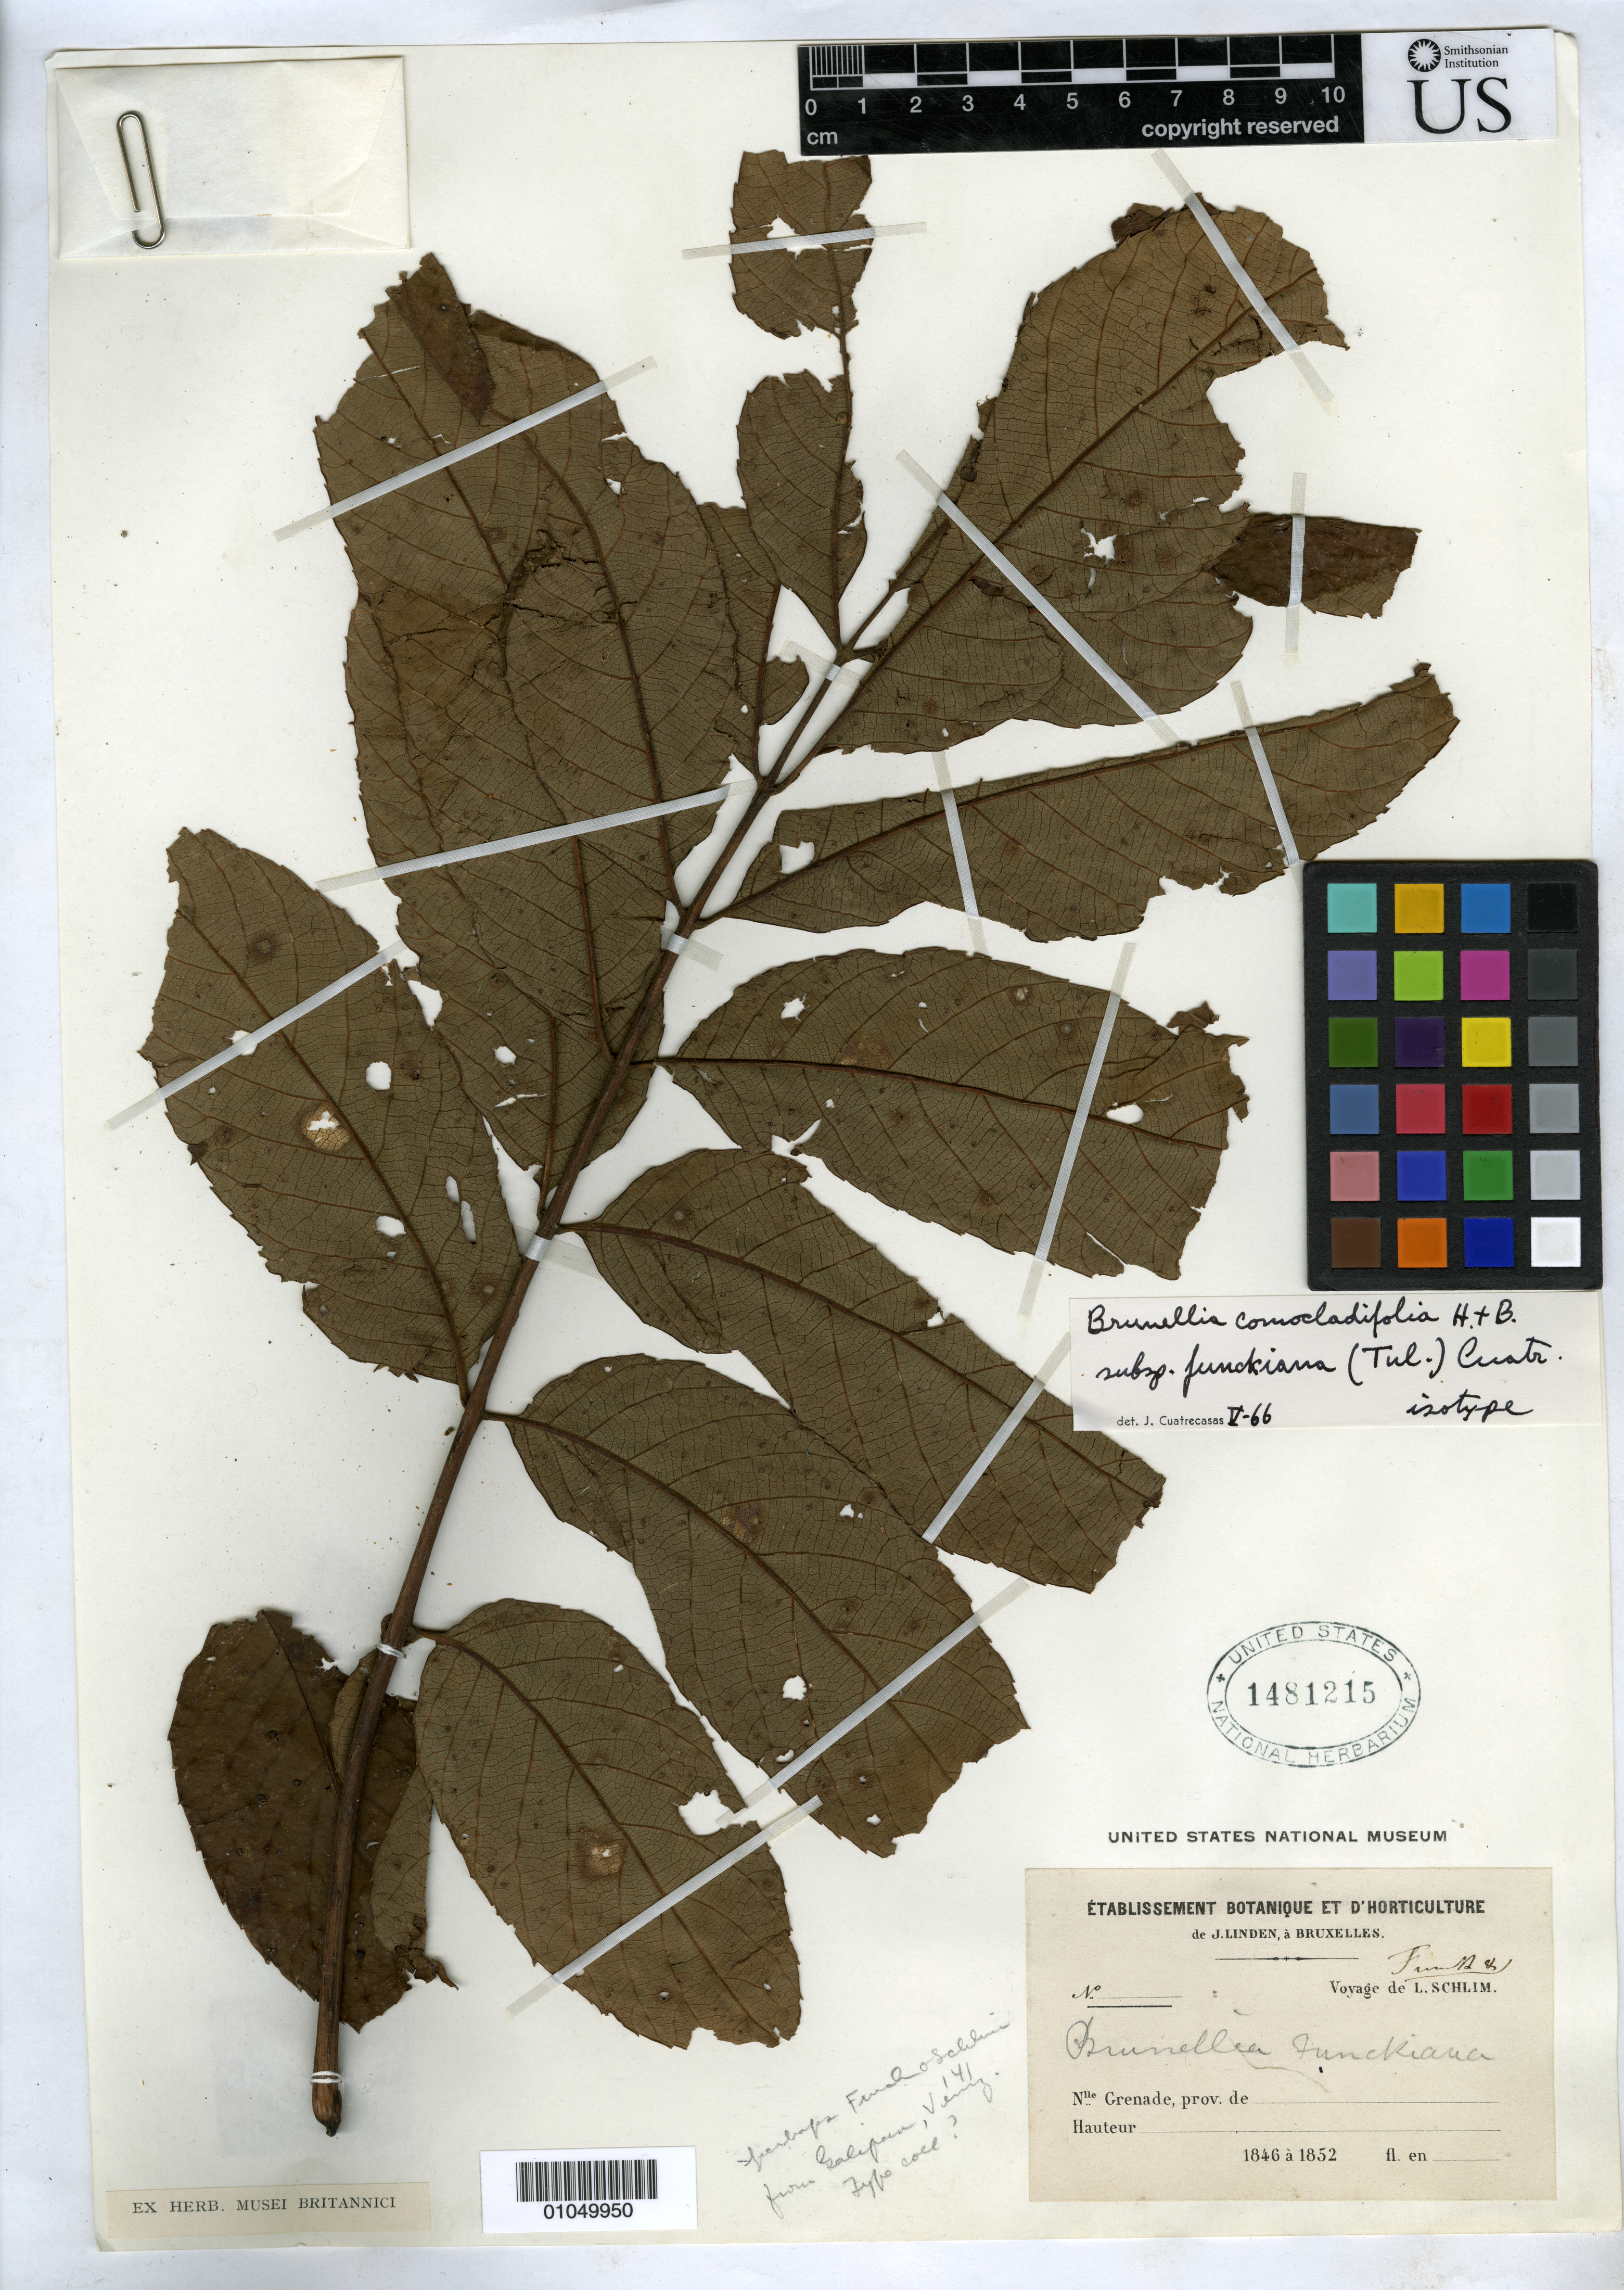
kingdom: Plantae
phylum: Tracheophyta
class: Magnoliopsida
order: Oxalidales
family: Brunelliaceae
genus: Brunellia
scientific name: Brunellia funckiana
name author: Tul.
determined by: Cuatrecasas, J.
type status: Isotype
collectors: H. Funck & L. Schlim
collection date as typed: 1846 to -- --- 1852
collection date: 1846/1852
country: Venezuela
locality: Nlle. Grenada. [As cited by Cuatrecasas, "Galipán, Venezuela Distrito Federal, 1400 m, 1846."]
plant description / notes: Type is Funck & Schlim 141; this duplicate s.n. but annotated (1966) and cited (1970, Fl. Neotrop. 2: 70) as isotype.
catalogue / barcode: US 1481215